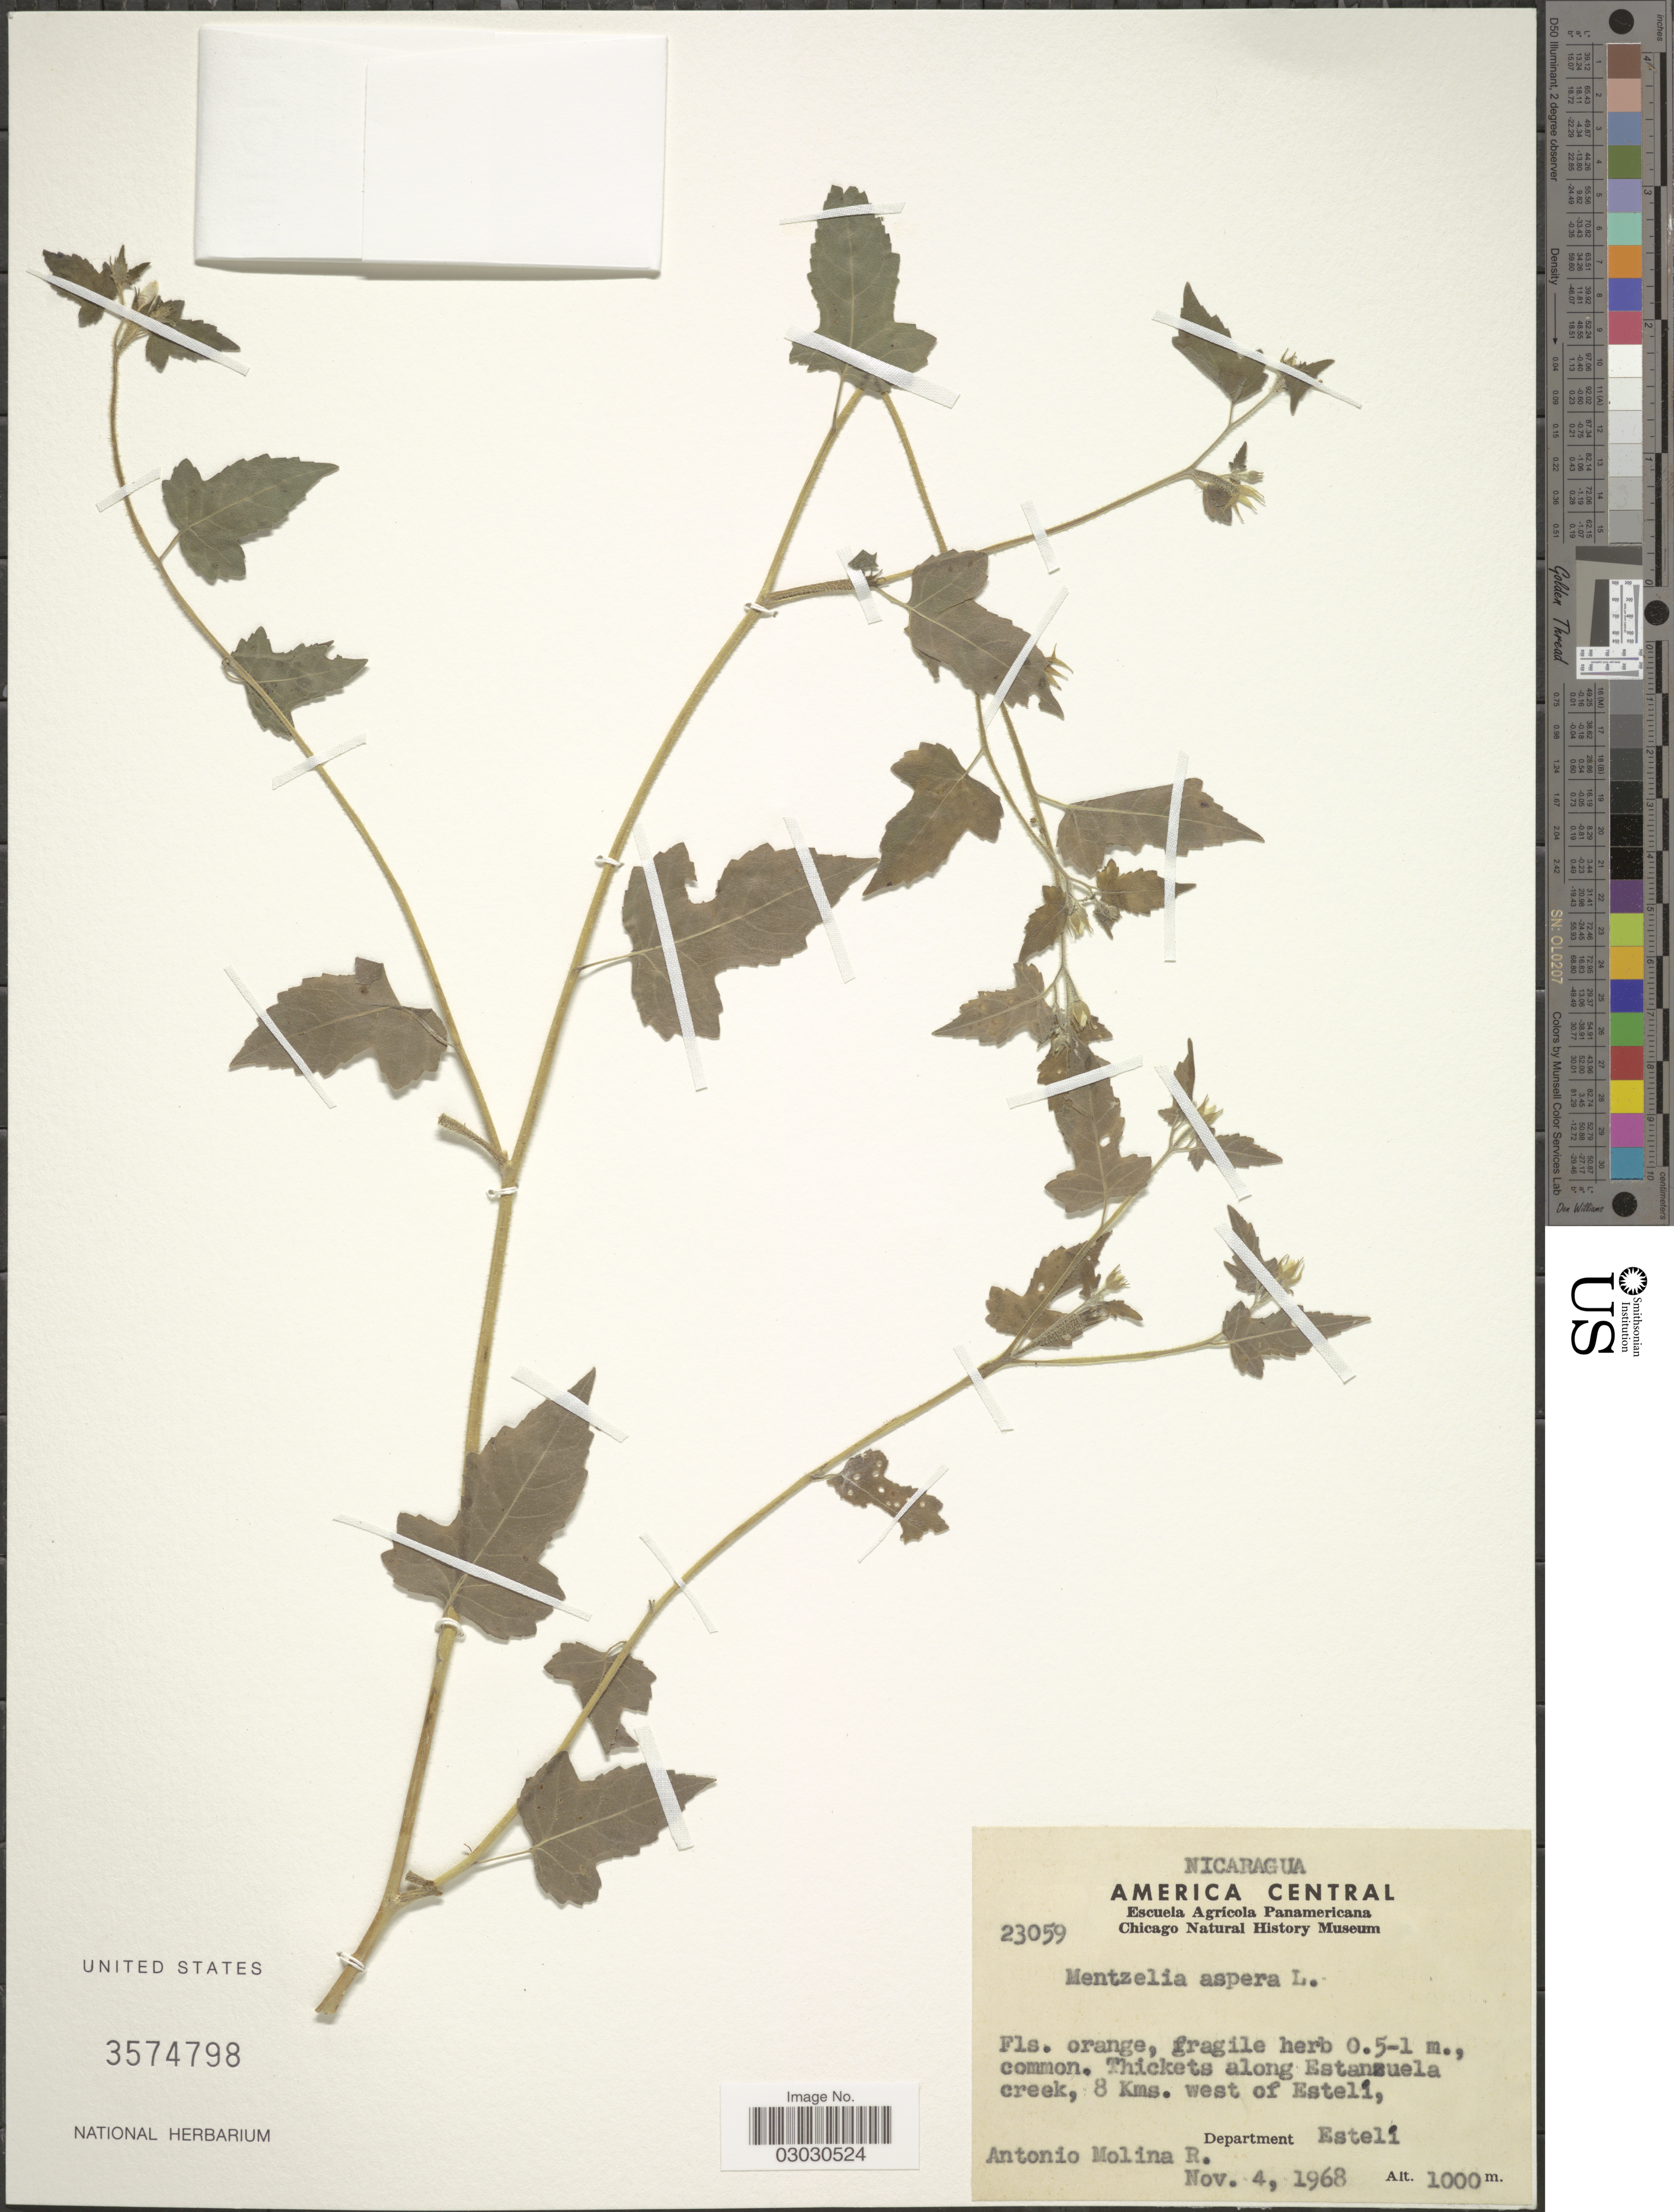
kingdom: Plantae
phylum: Tracheophyta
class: Magnoliopsida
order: Cornales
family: Loasaceae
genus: Mentzelia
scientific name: Mentzelia aspera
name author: L.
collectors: A. Molina R.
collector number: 23059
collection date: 1968-11-04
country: Nicaragua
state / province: Esteli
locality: Thickets along Estanzuela creek, 8 Kms. west of Estelí, Department Estelí.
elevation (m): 1000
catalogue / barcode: US 3574798